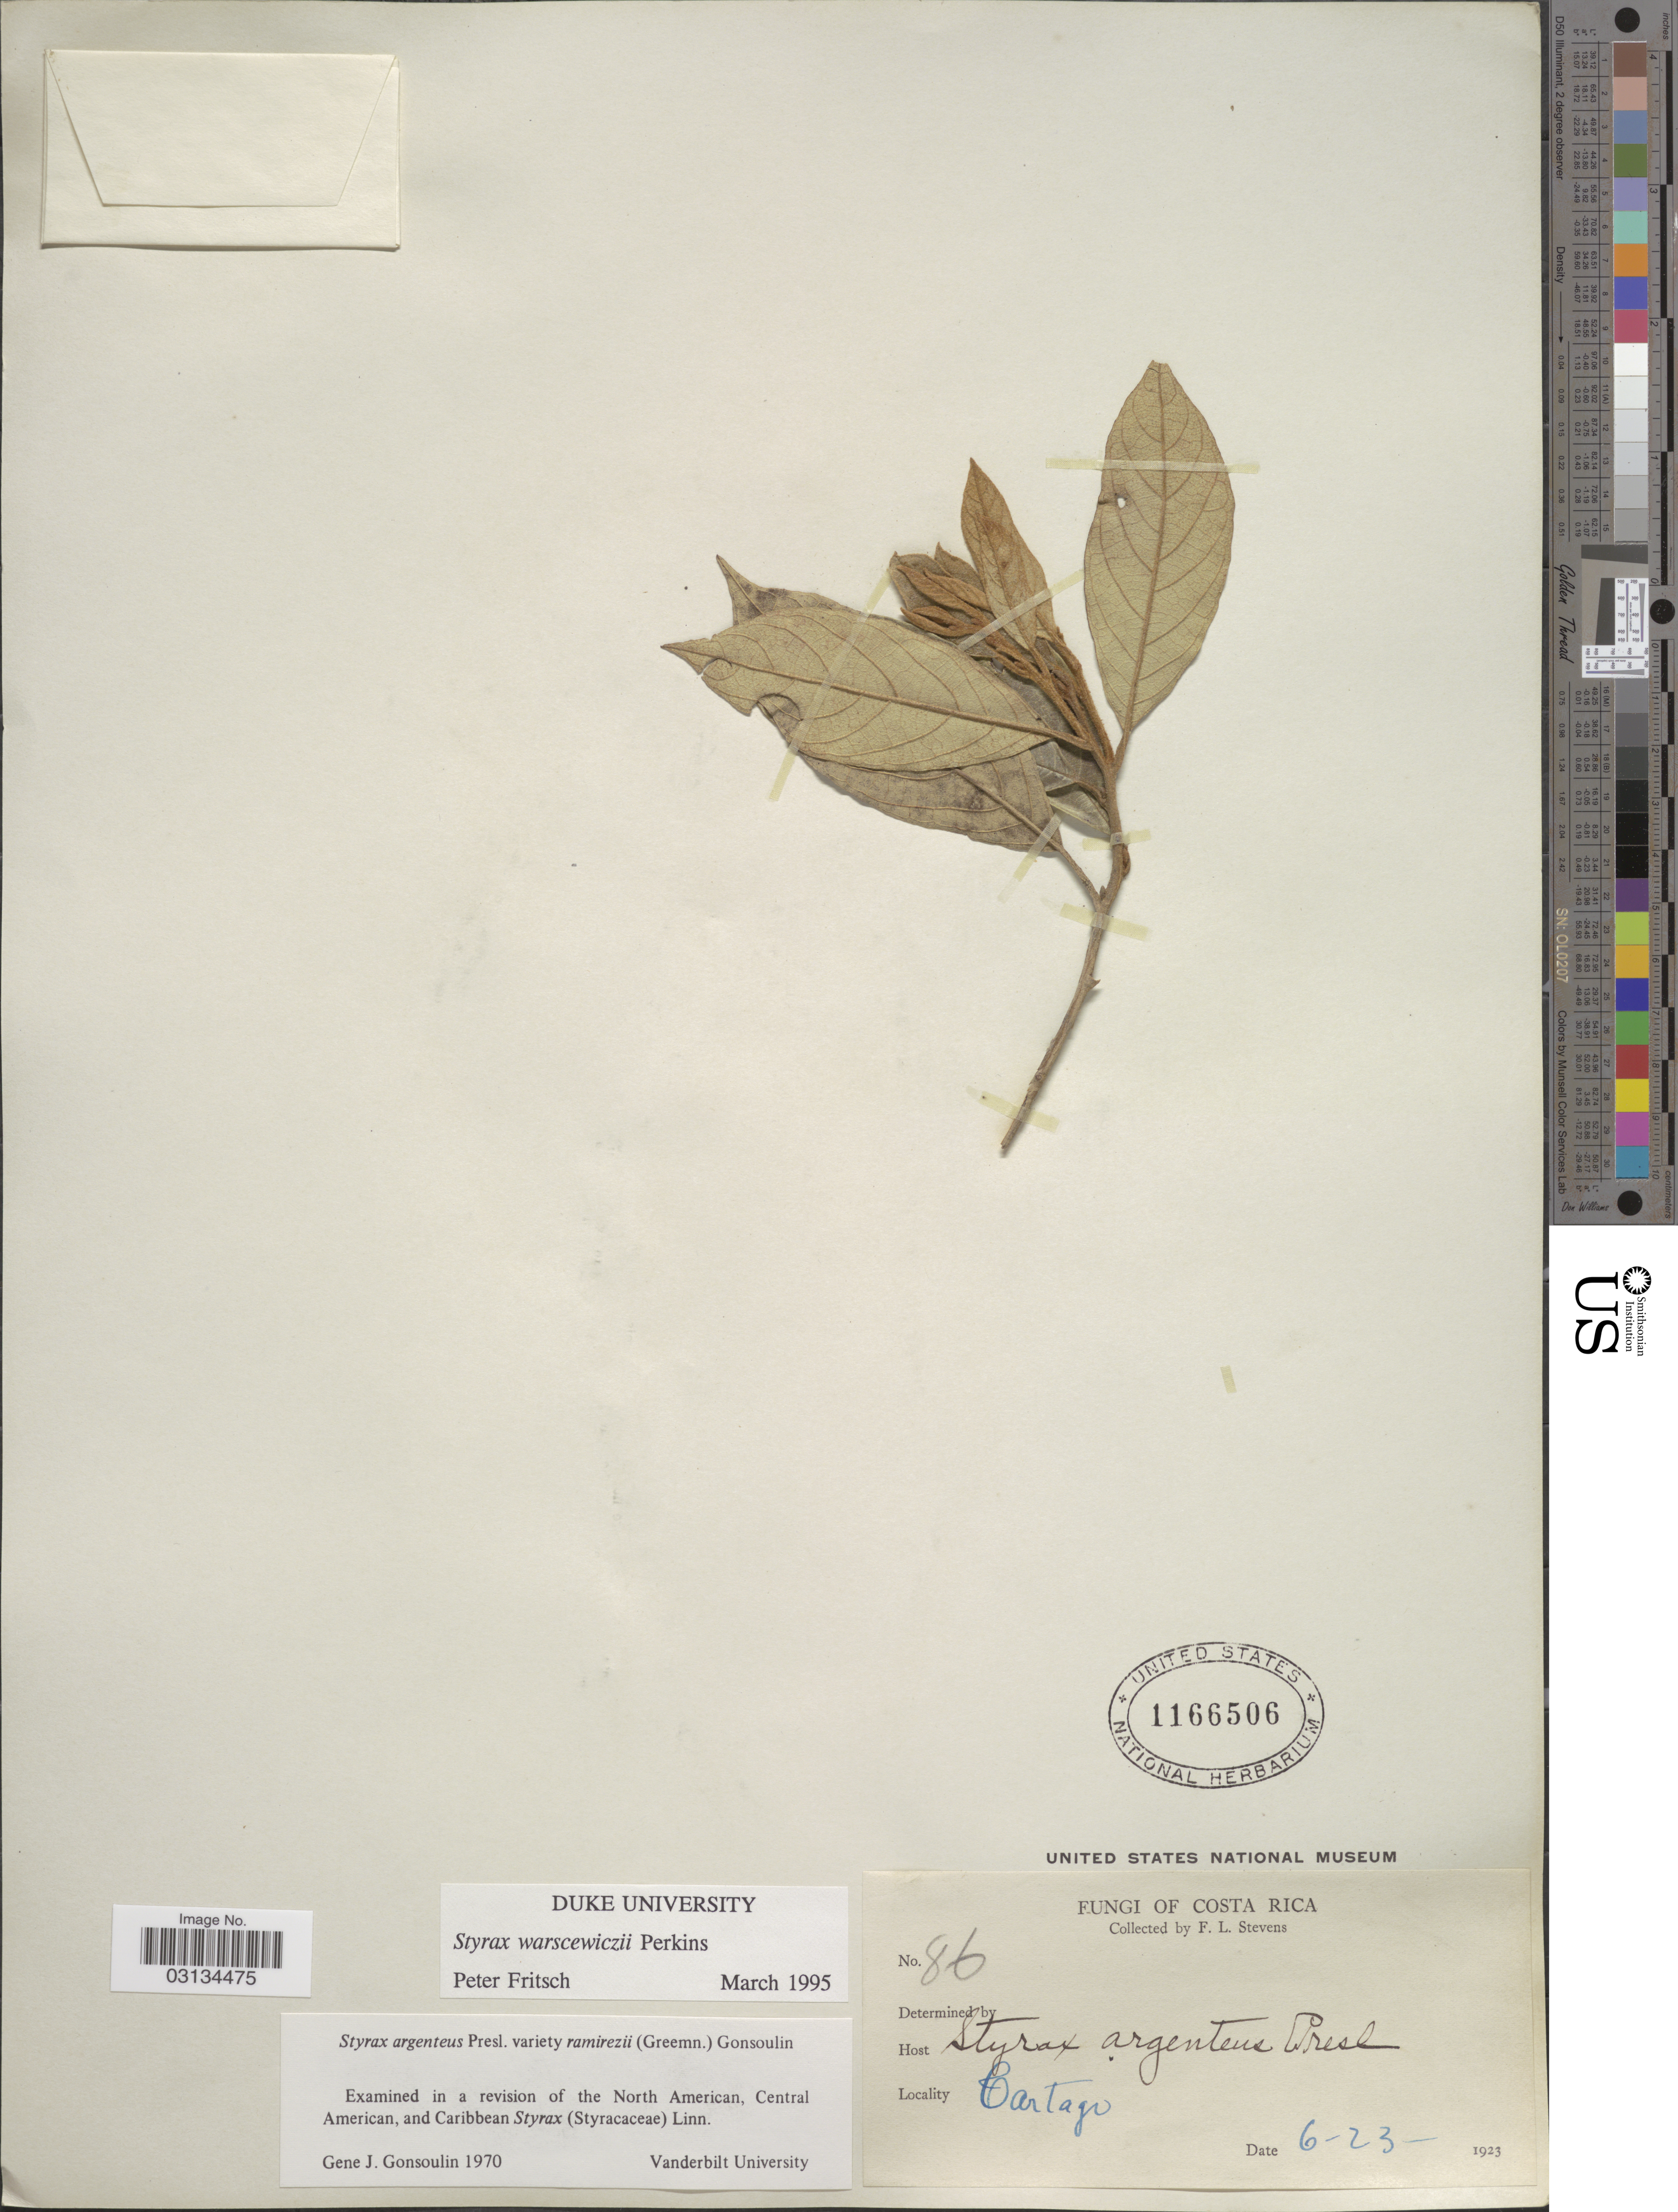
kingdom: Plantae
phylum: Tracheophyta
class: Magnoliopsida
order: Ericales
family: Styracaceae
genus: Styrax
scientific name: Styrax warscewiczii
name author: Perkins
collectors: F. L. Stevens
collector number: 86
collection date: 1923-06-23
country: Costa Rica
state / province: Cartago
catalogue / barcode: US 1166506